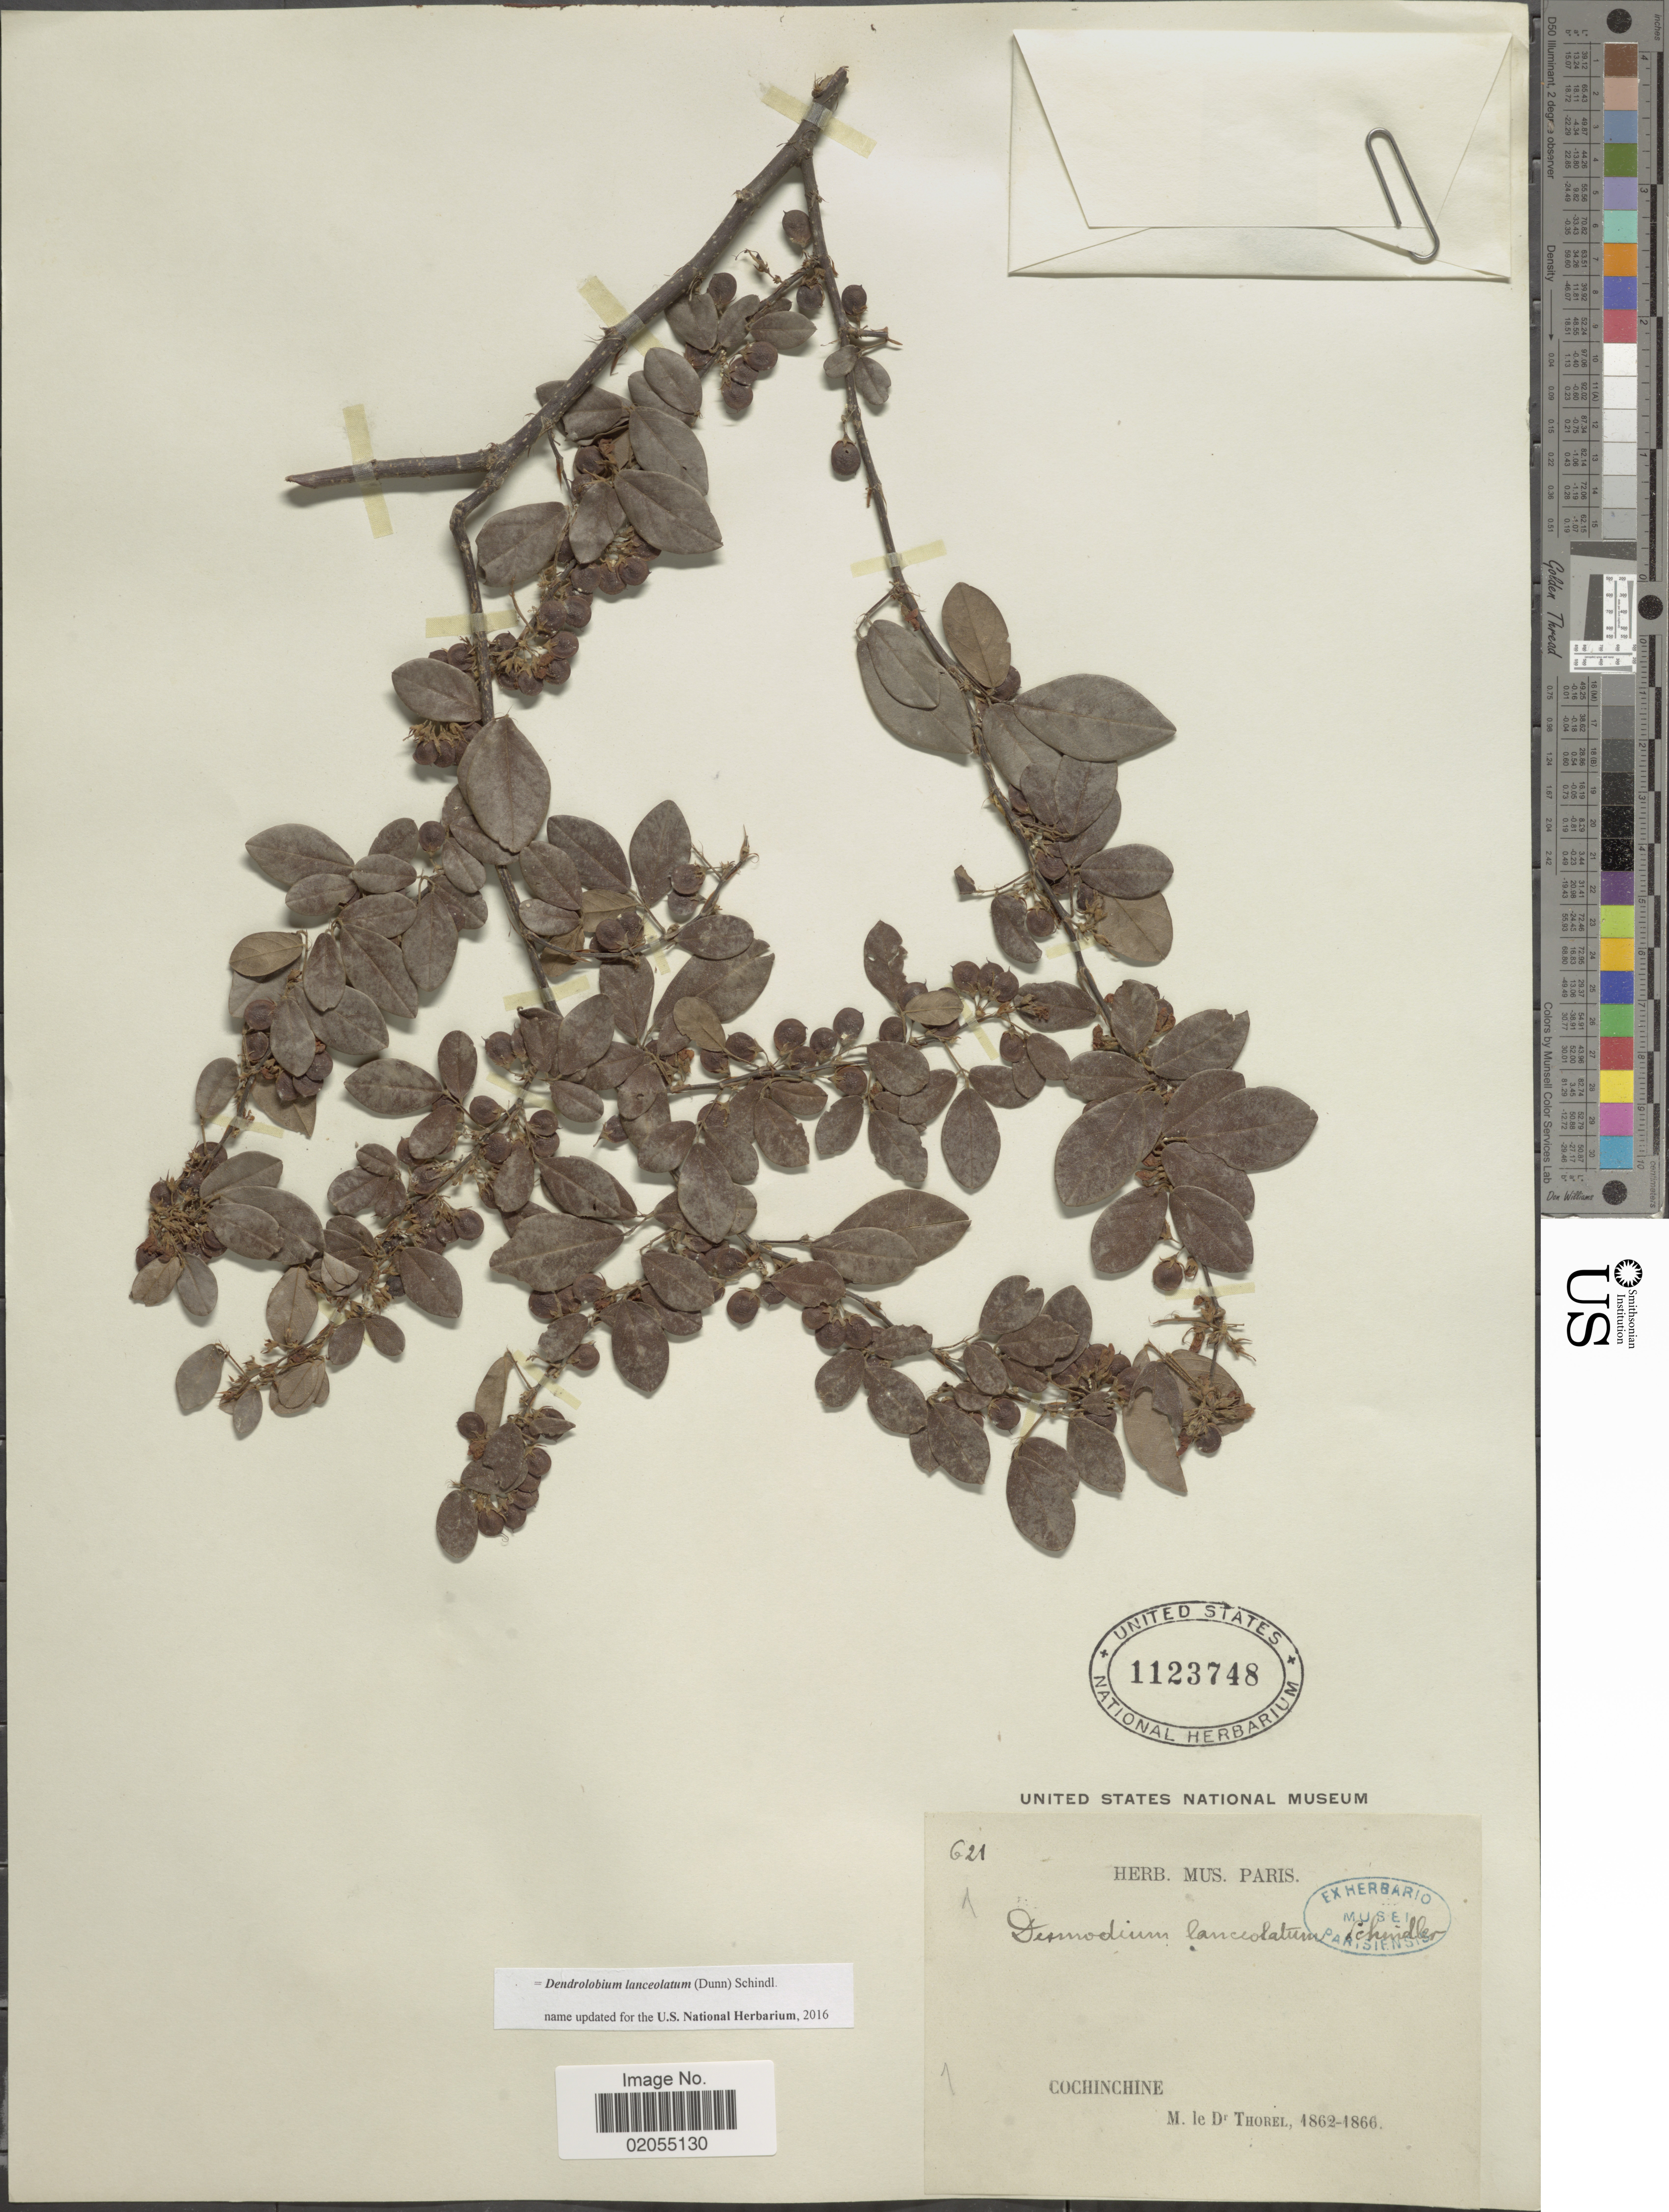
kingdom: Plantae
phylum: Tracheophyta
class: Magnoliopsida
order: Fabales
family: Fabaceae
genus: Dendrolobium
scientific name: Dendrolobium lanceolatum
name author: Schindl.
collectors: M. de Thorel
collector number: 621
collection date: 1862/1866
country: Vietnam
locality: Cochinchine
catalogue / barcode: US 1123748